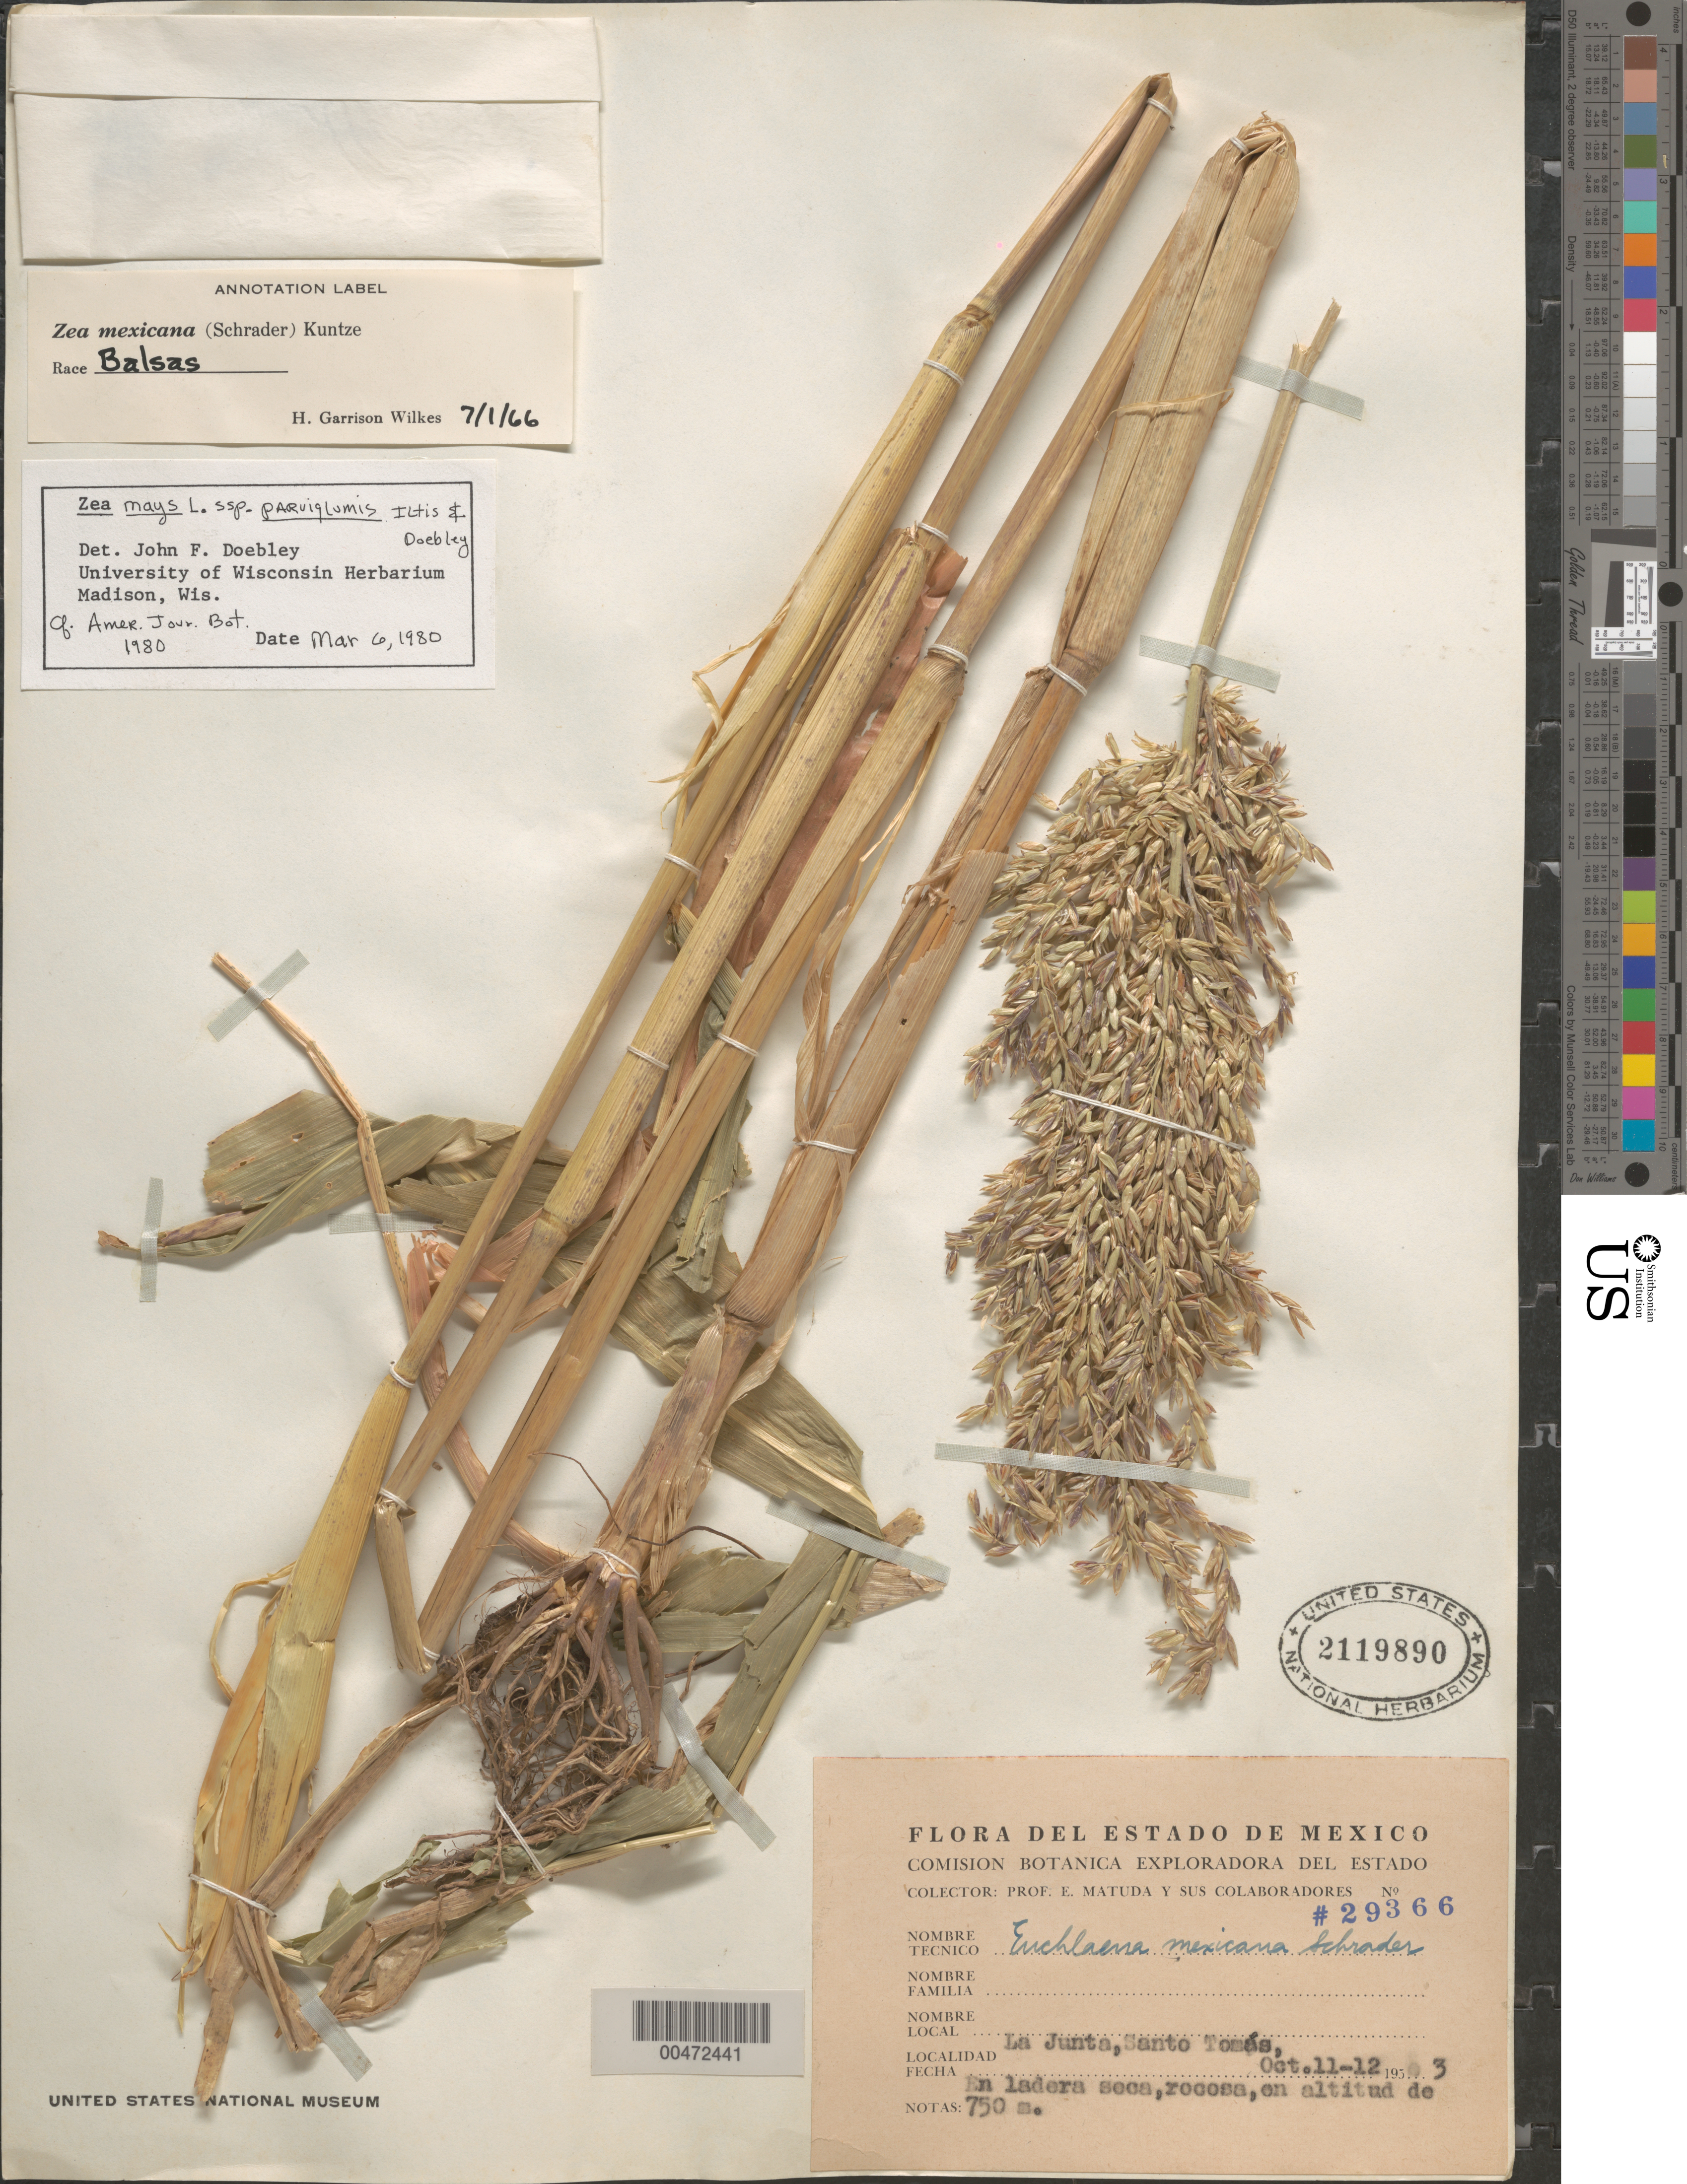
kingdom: Plantae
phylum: Tracheophyta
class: Liliopsida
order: Poales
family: Poaceae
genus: Zea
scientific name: Zea mays subsp. parviglumis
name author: Iltis & Doebley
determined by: Doebley, John F.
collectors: E. Matuda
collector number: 29366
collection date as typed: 11 Oct 1953 to 12 Oct 1953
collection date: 1953-10-11/1953-10-12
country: Mexico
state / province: México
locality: La Junta, Santo Tomás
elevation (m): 750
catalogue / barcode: US 2119890